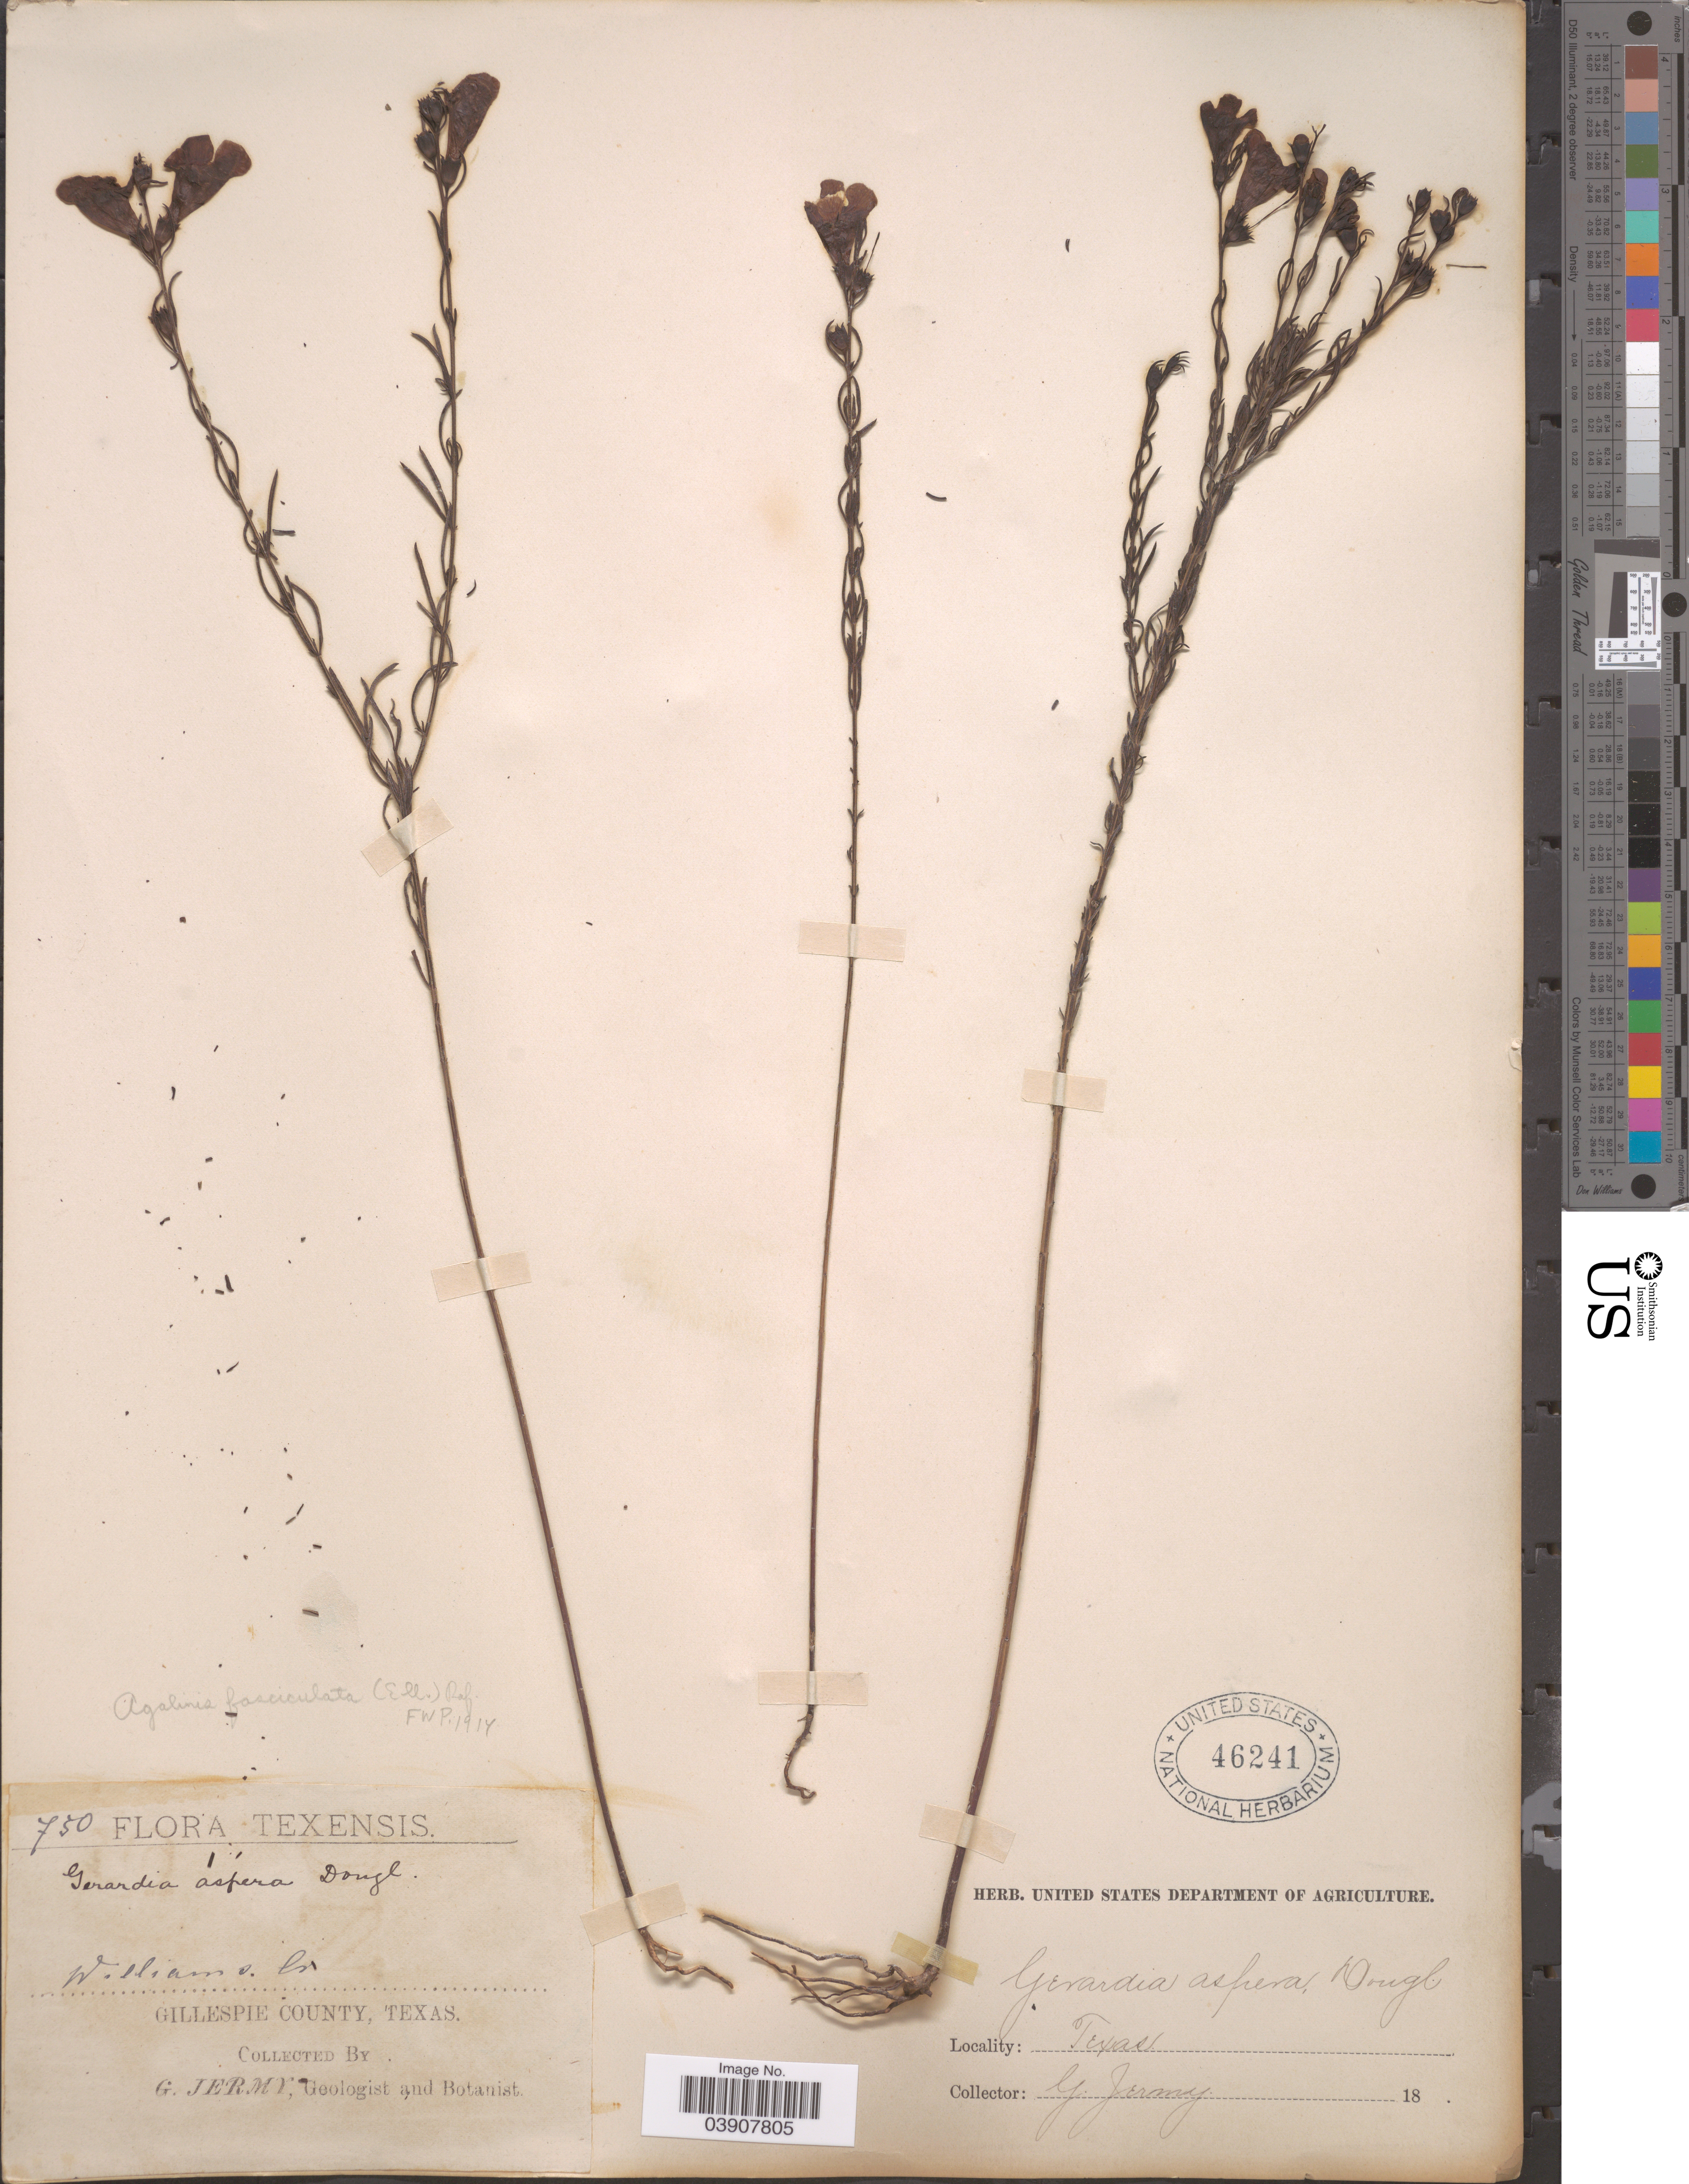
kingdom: Plantae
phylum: Tracheophyta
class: Magnoliopsida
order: Lamiales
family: Orobanchaceae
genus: Agalinis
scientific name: Agalinis fasciculata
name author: (Elliott) Raf.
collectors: G. Jermy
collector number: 750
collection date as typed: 18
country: United States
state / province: Texas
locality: Williams Co. Gillespie County.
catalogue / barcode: US 46241